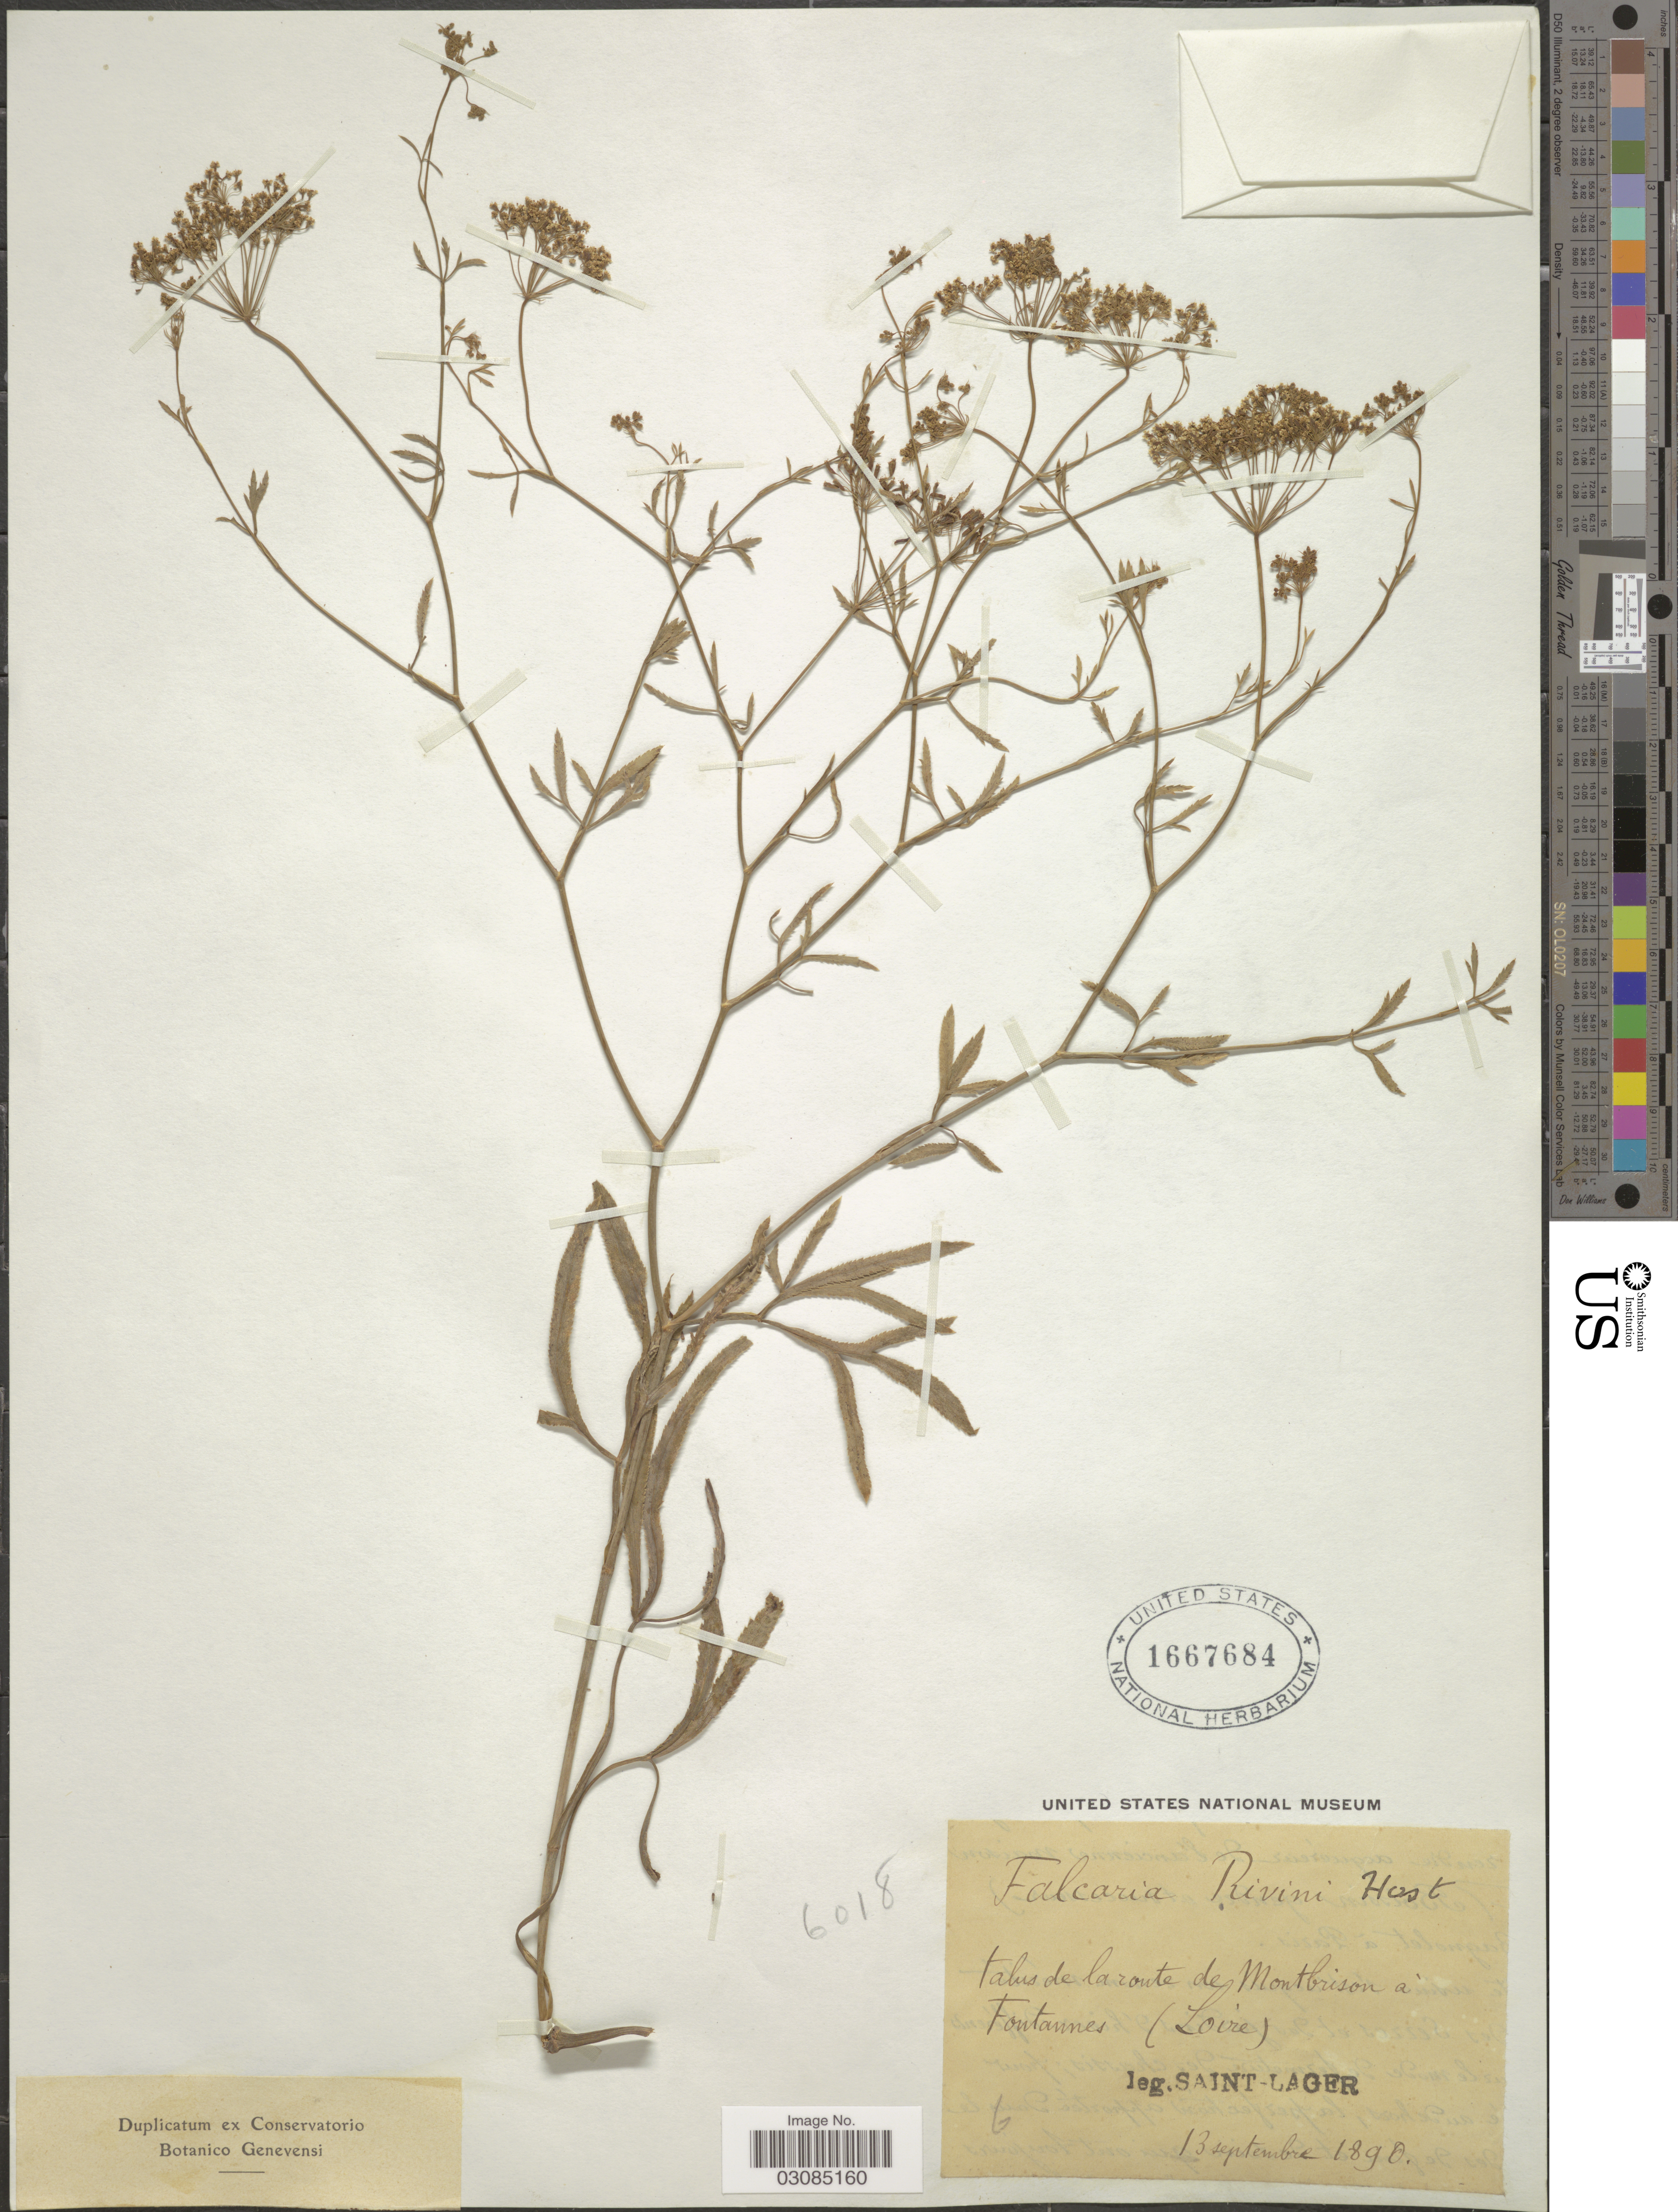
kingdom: Plantae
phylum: Tracheophyta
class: Magnoliopsida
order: Apiales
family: Apiaceae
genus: Falcaria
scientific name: Falcaria rivini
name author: Host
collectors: Saint-Lager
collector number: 6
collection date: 1890-09-13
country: France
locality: Talus de la route de Montbrison à Fontannes (Loire).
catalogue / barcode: US 1667684